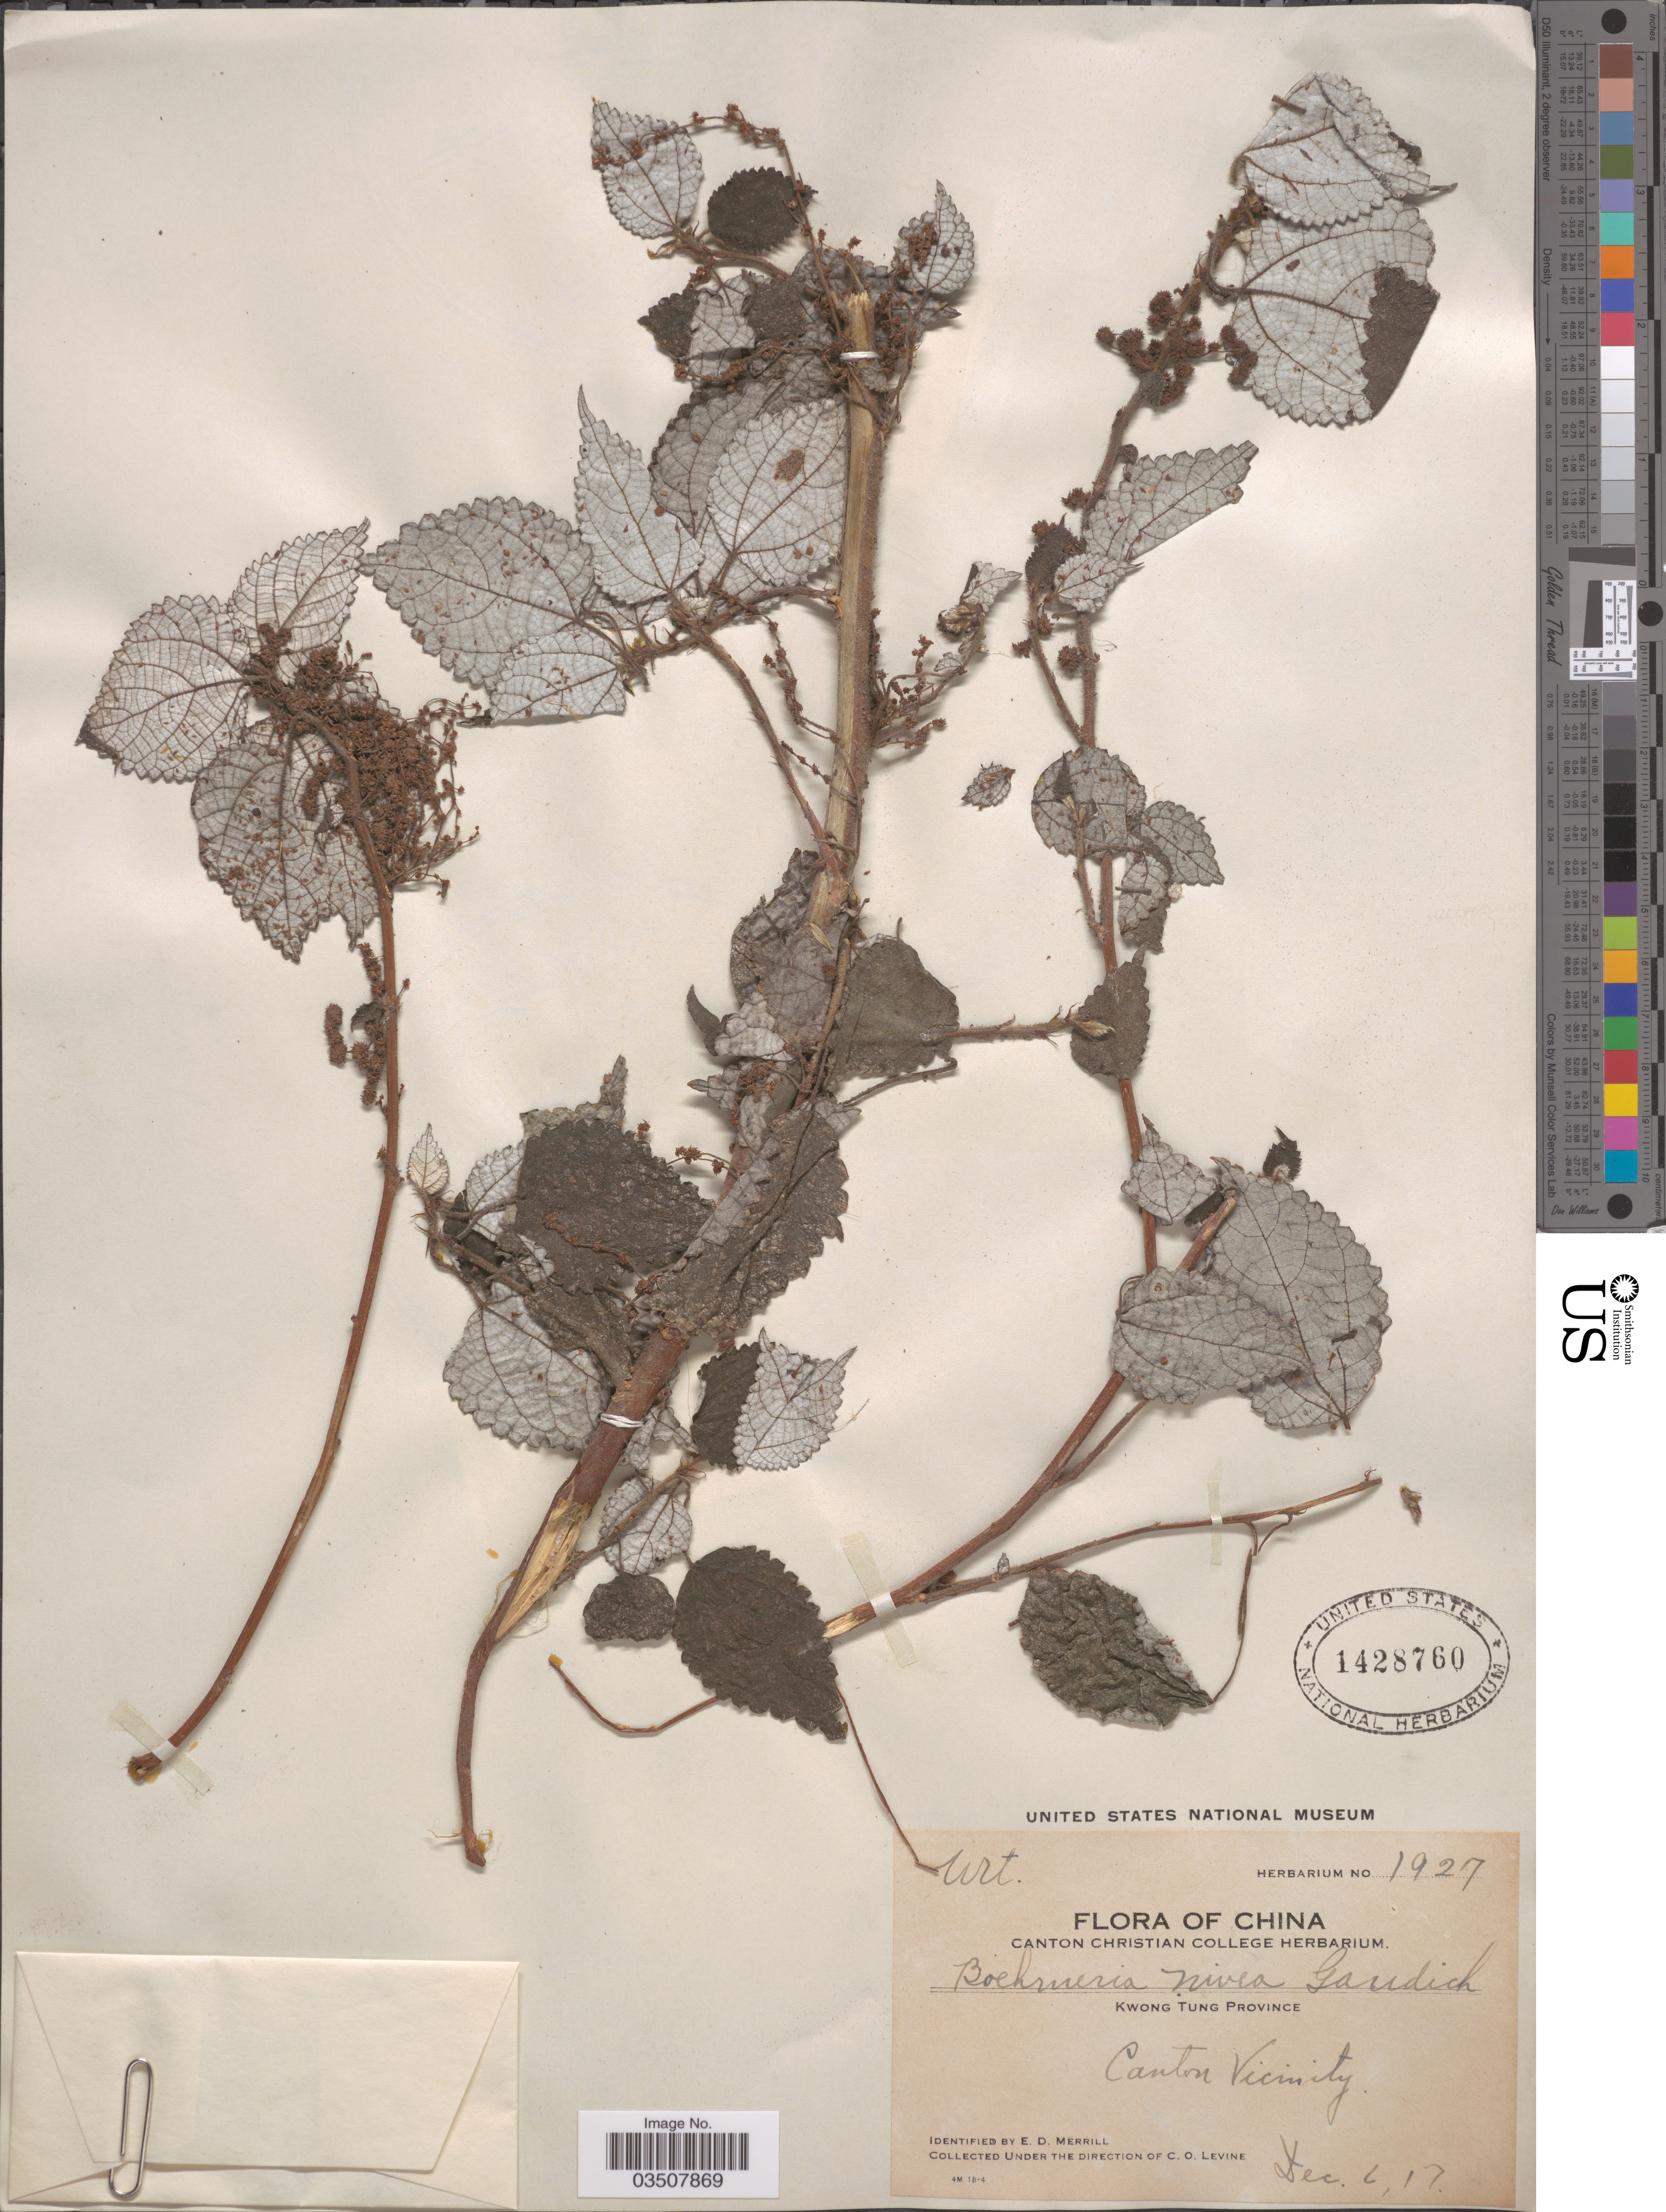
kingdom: Plantae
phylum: Tracheophyta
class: Magnoliopsida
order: Rosales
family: Urticaceae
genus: Boehmeria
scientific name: Boehmeria nivea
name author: (L.) Gaudich.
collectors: C. O. Levine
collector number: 1927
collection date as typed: Transcribed d/m/y: 6/12/17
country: China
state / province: Guangdong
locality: Kwong Tung Province. Canton Vicinity.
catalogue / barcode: US 1428760